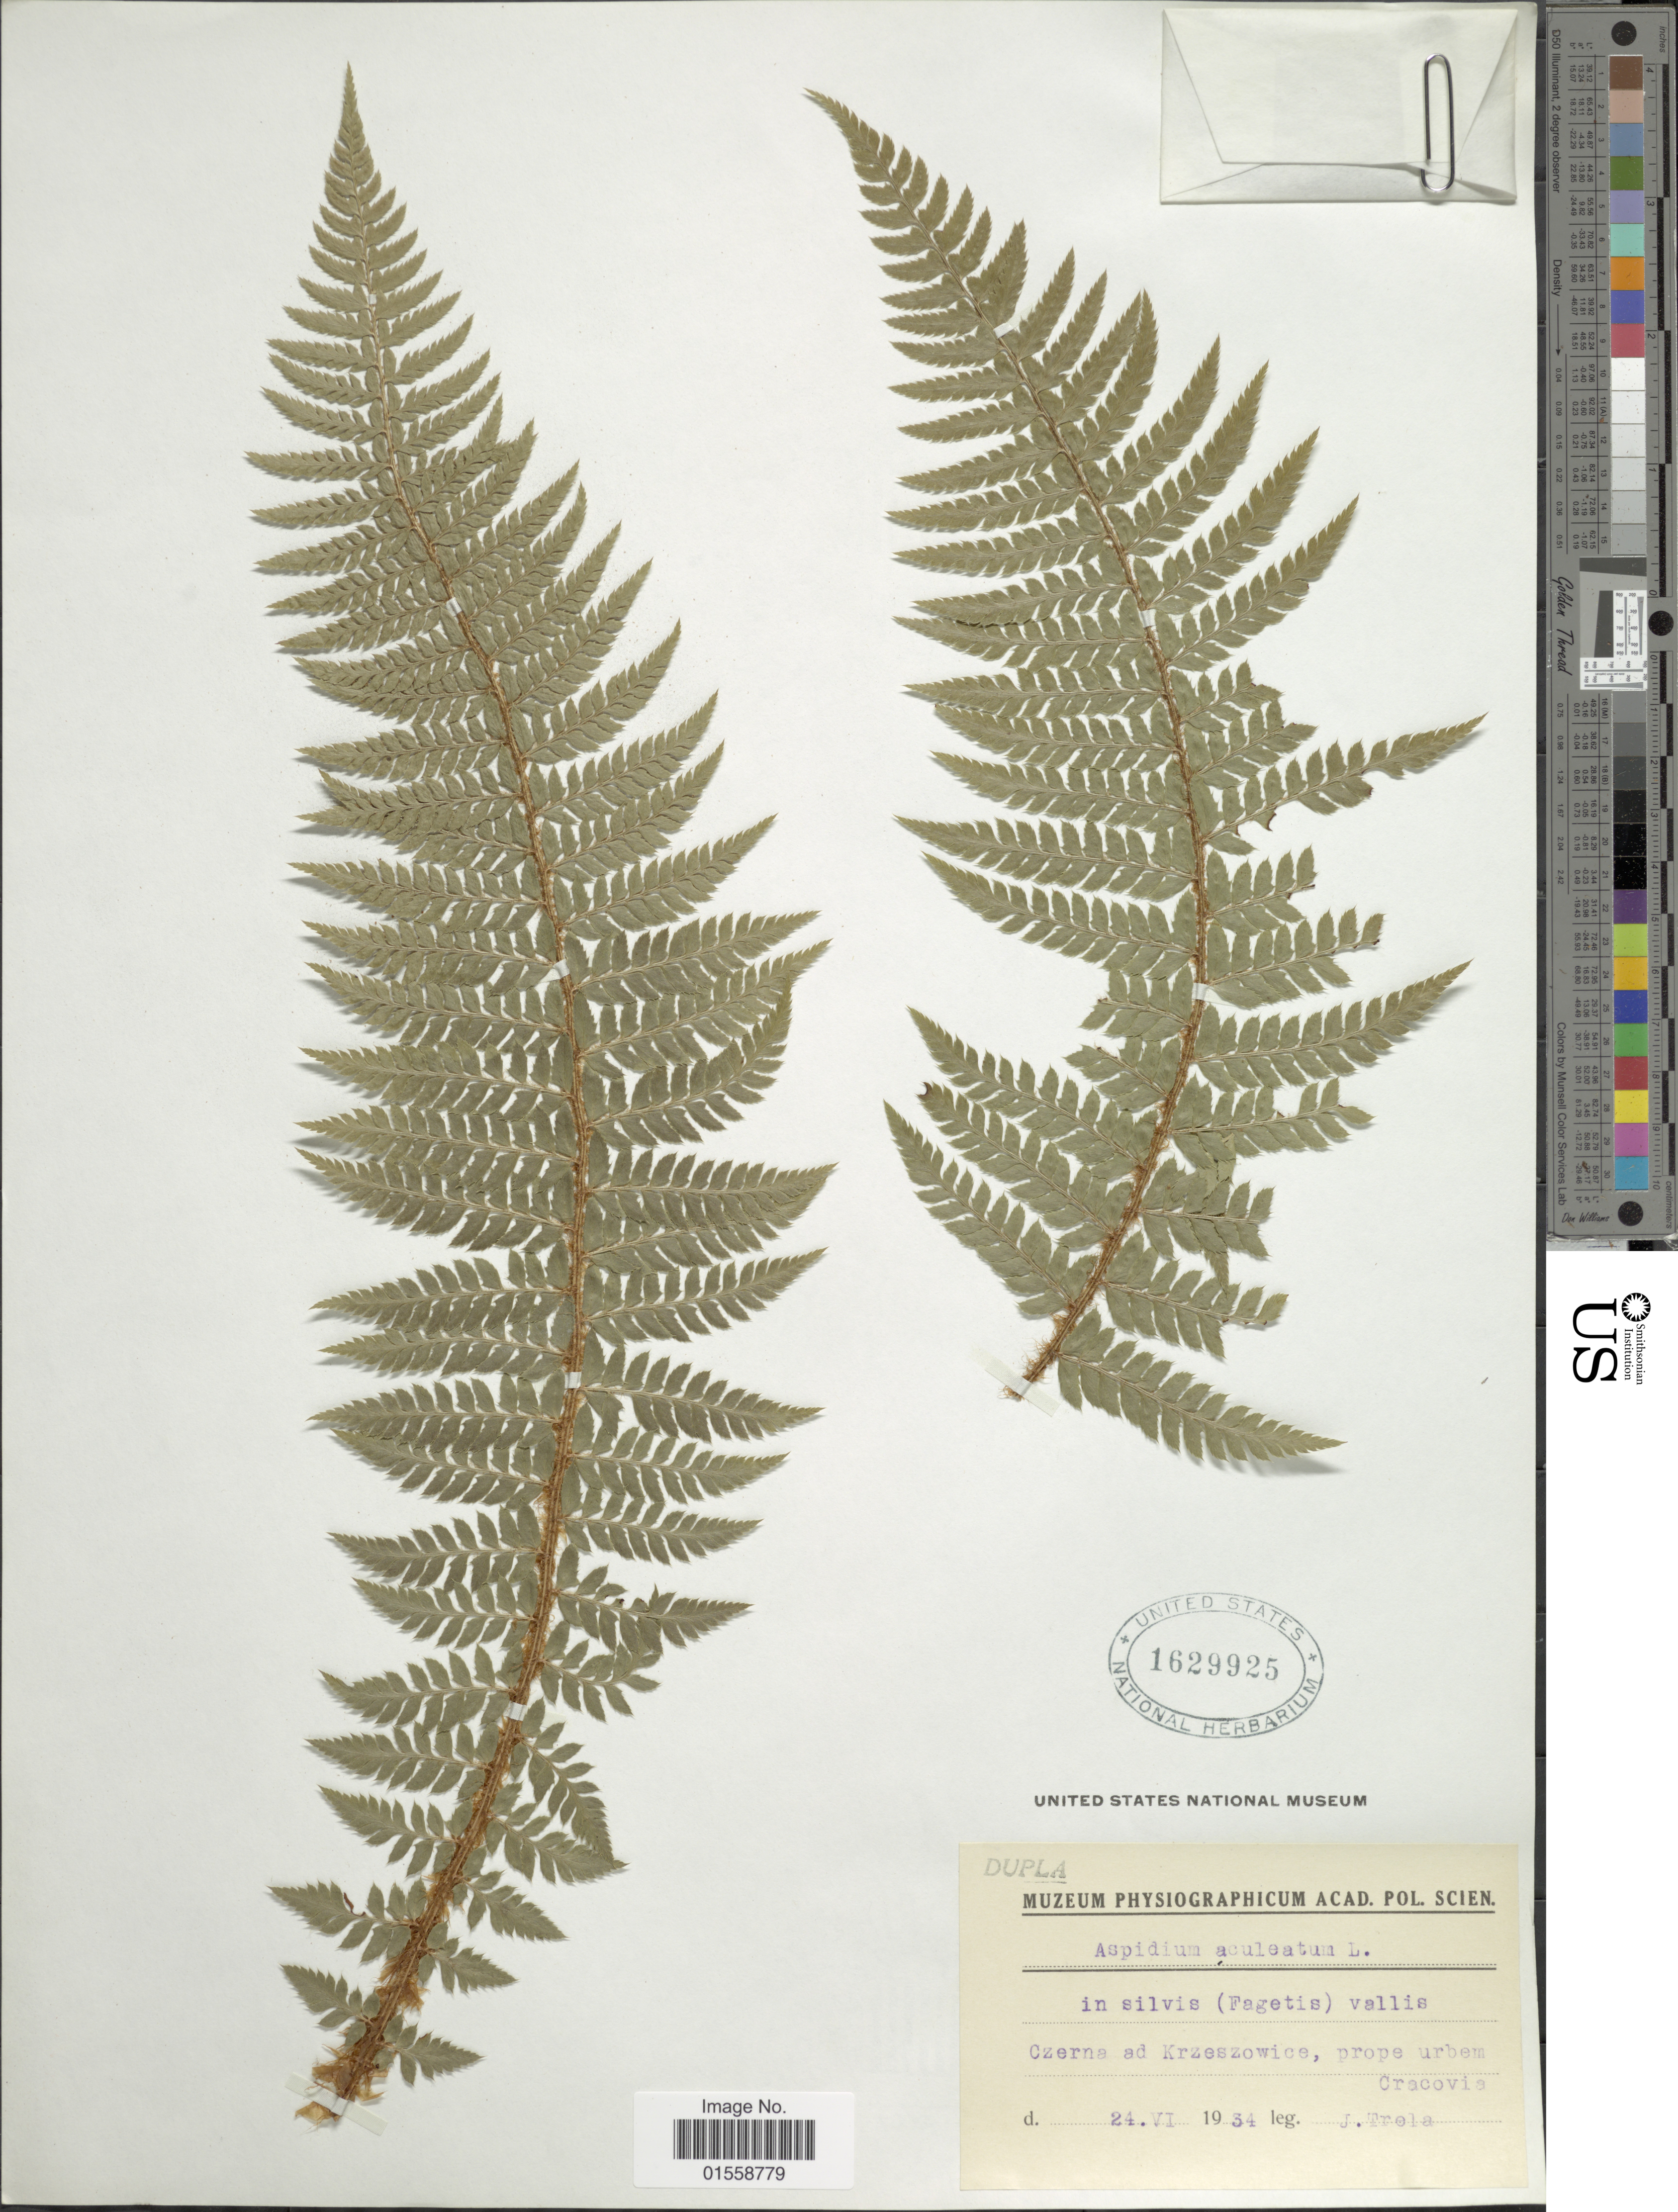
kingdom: Plantae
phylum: Tracheophyta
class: Polypodiopsida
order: Polypodiales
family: Dryopteridaceae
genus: Polystichum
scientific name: Polystichum setiferum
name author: (Forssk.) Moore ex Woynar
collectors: J. Trela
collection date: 1934-06-24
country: Poland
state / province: Malopolskie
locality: Czerna ad Krzeszowice, prope urbem Cracovia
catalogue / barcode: US 1629925